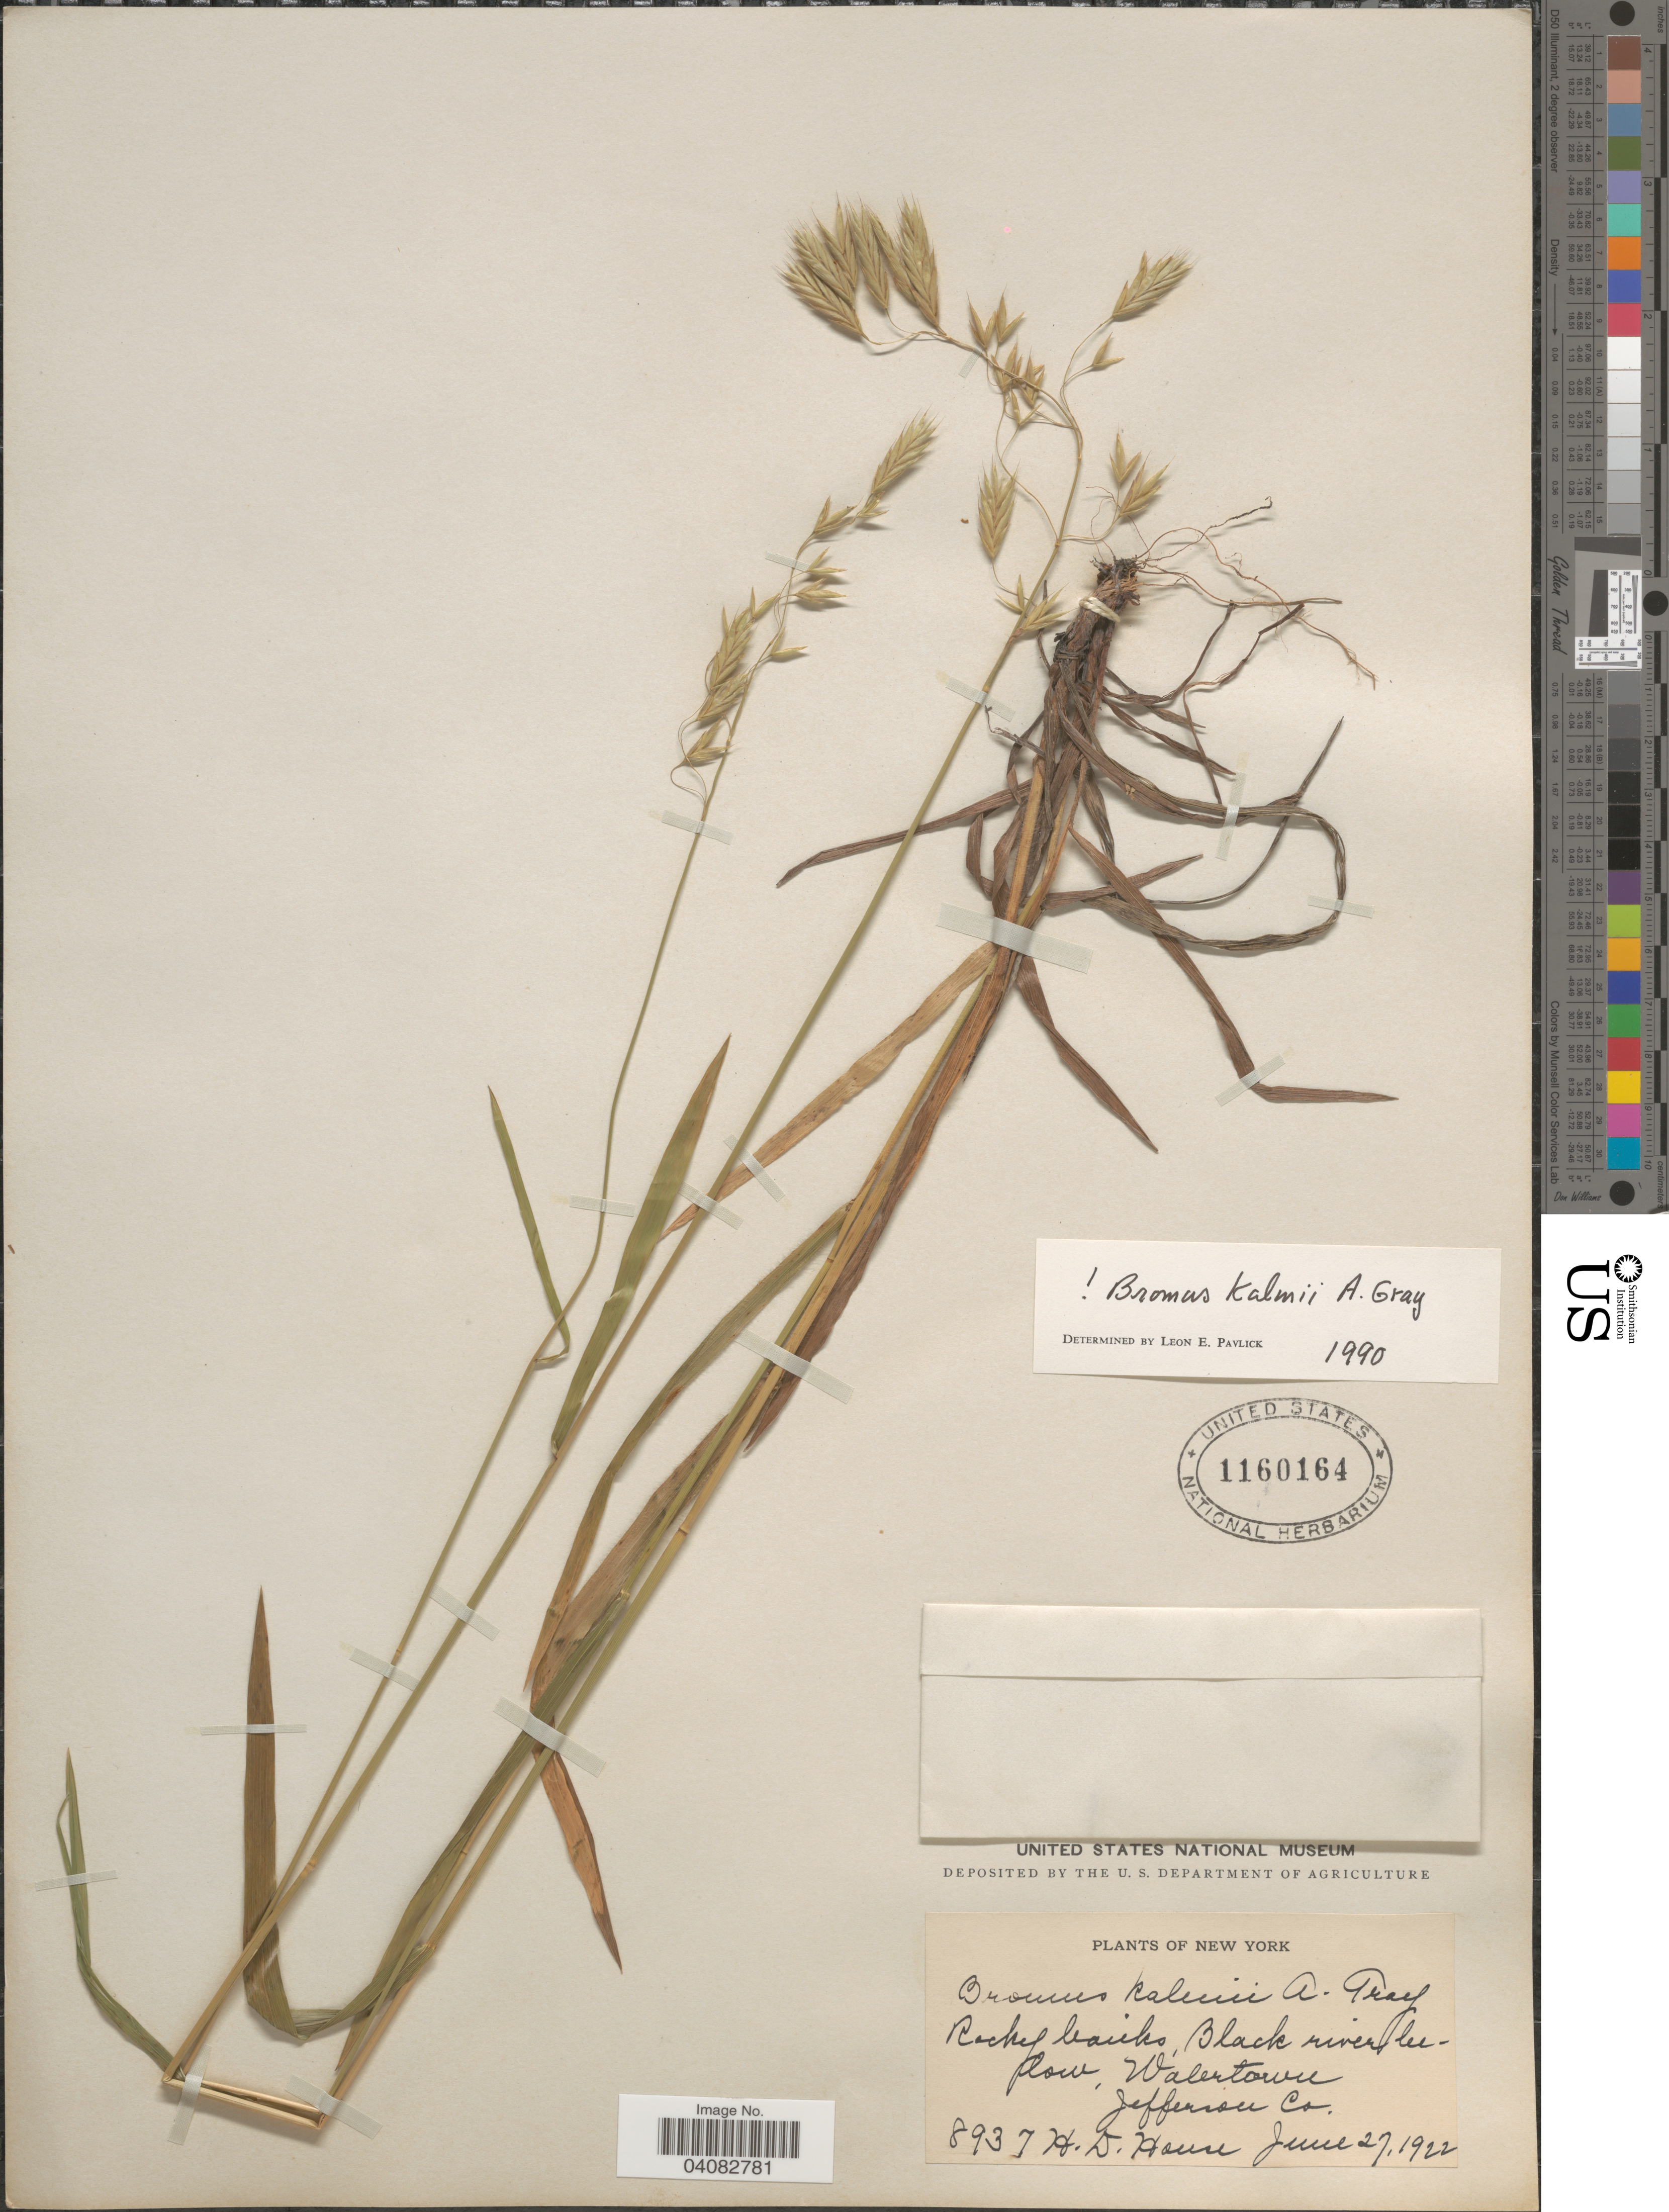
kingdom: Plantae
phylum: Tracheophyta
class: Liliopsida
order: Poales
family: Poaceae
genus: Bromus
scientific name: Bromus kalmii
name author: A. Gray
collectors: H. D. House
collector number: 893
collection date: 1922-06-27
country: United States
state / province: New York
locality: Rocky banks, Black river below, Watertown. Jefferson Co.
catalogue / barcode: US 1160164